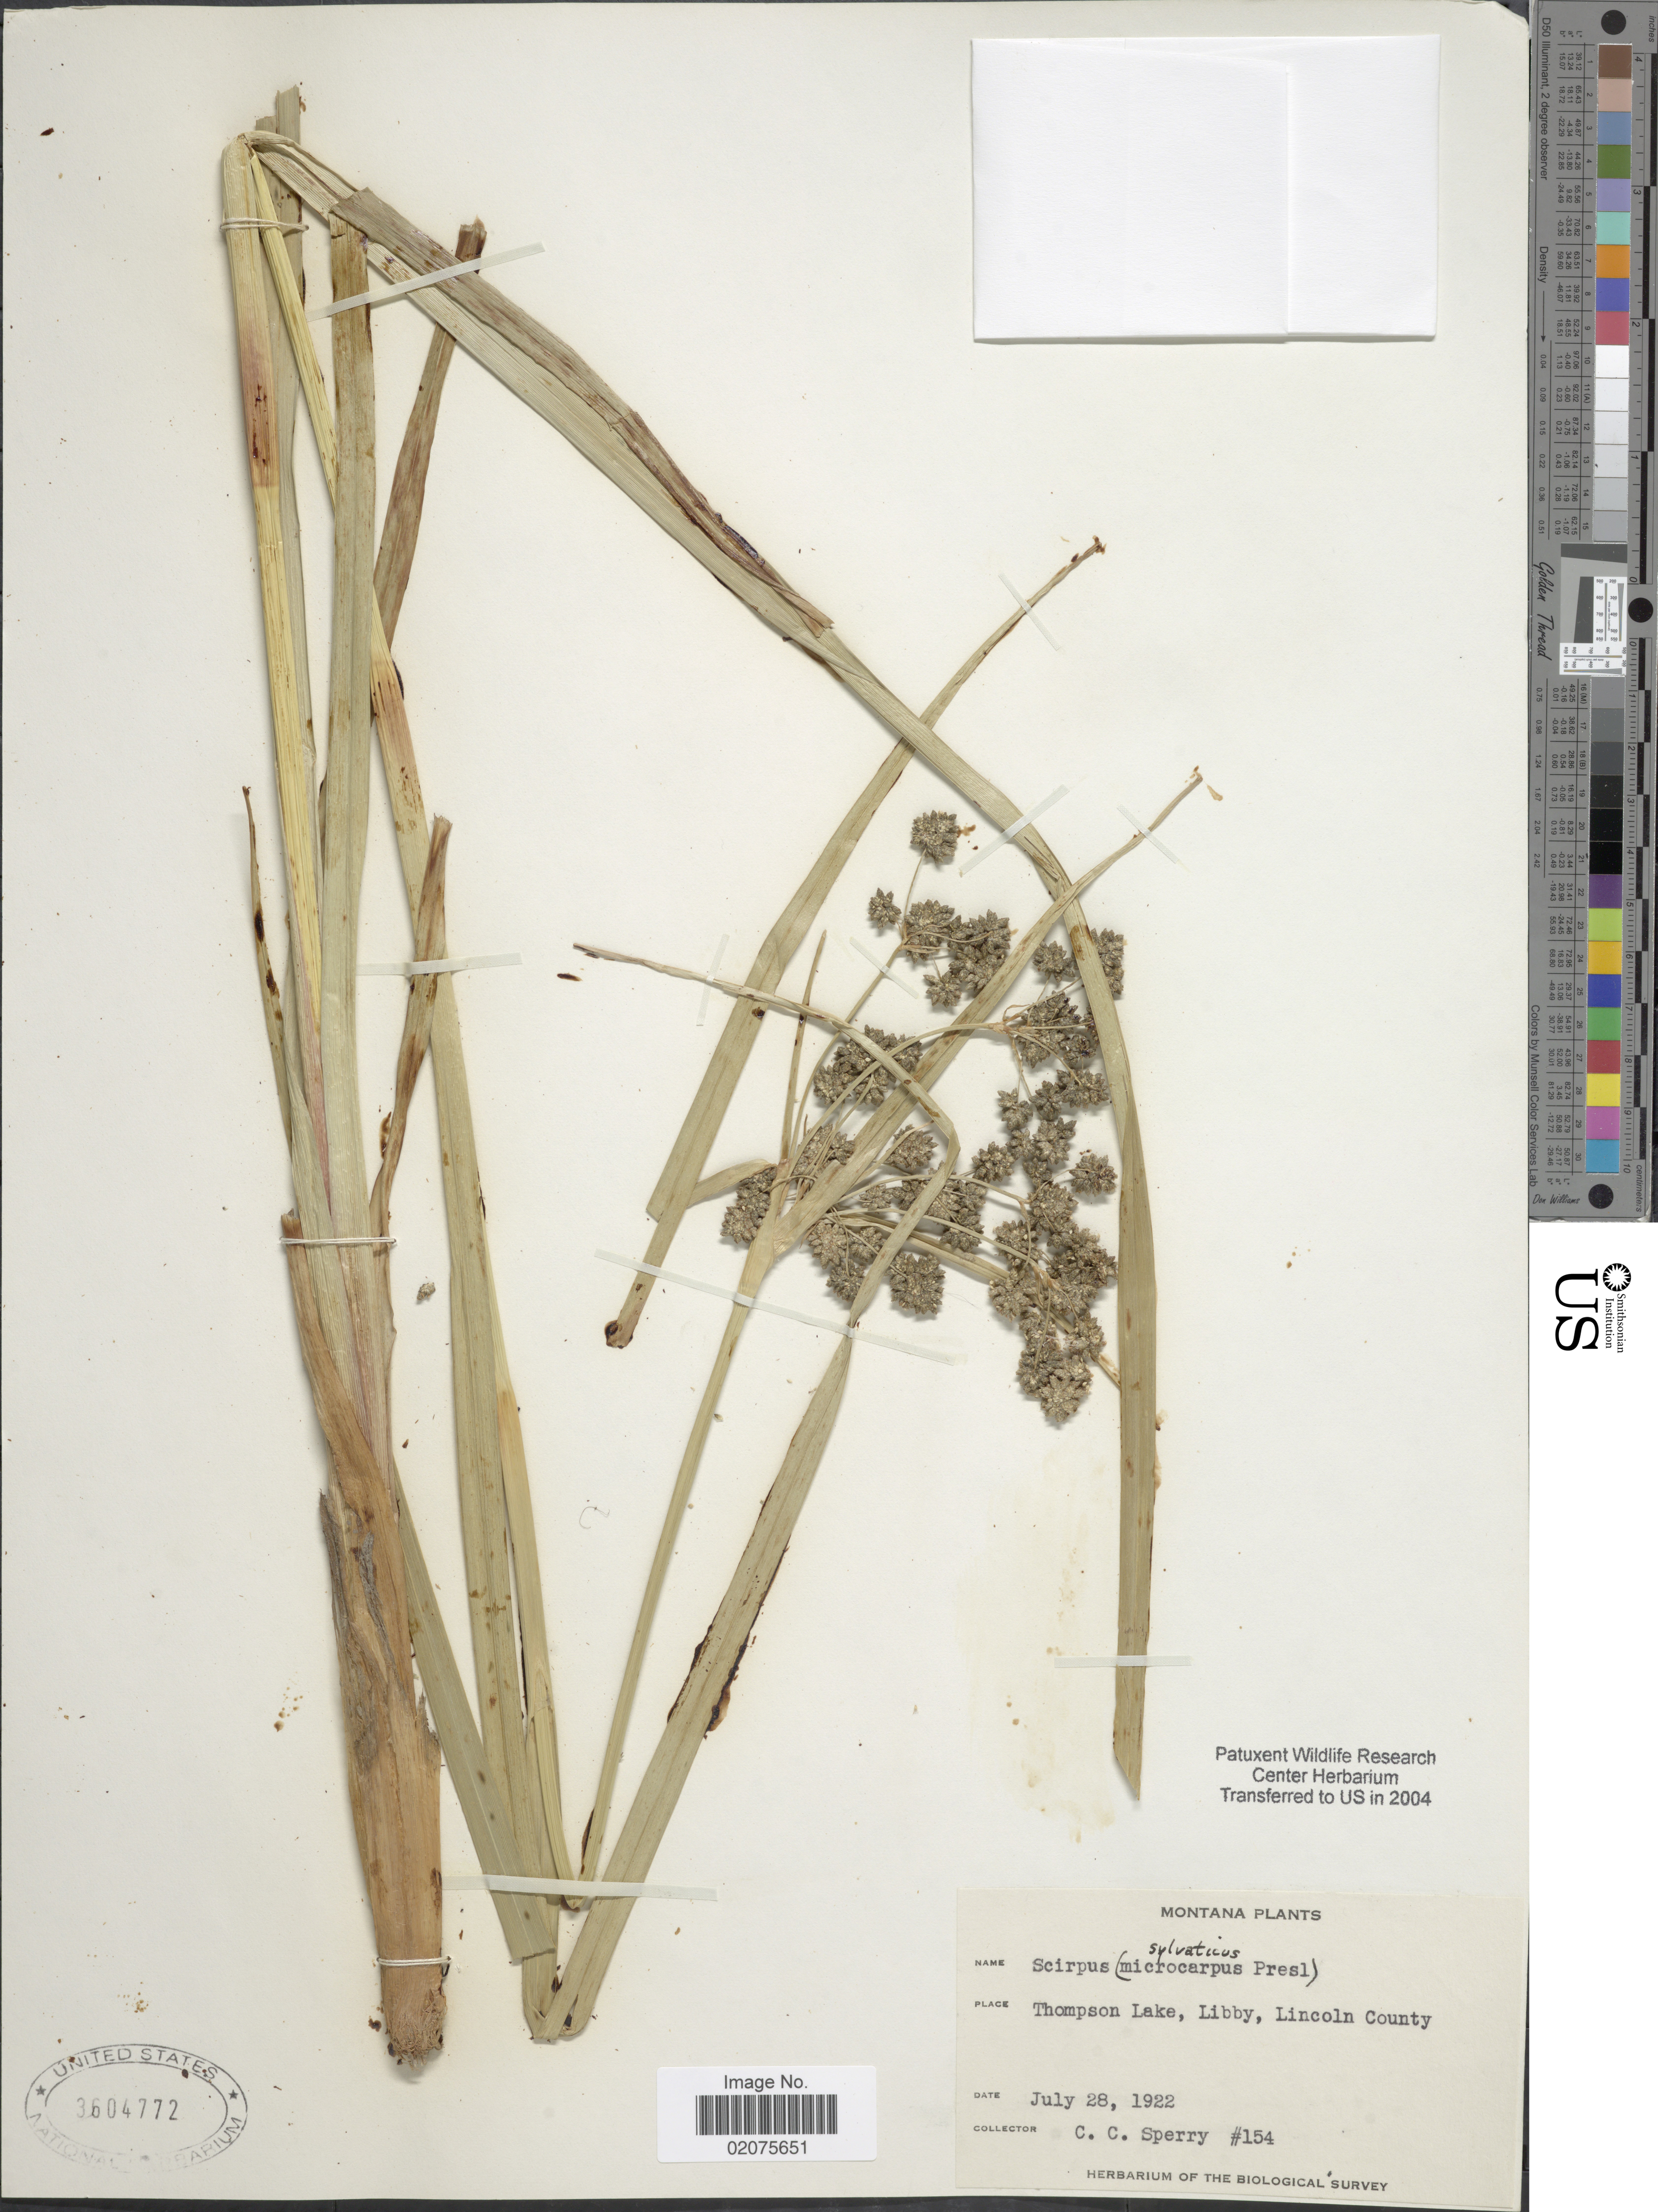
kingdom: Plantae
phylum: Tracheophyta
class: Liliopsida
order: Poales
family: Cyperaceae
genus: Scirpus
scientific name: Scirpus microcarpus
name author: J. Presl & C. Presl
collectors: C. C. Sperry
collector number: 154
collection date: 1922-07-28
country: United States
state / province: Montana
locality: Thompson Lake, Libby, Lincoln County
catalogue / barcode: US 3604772